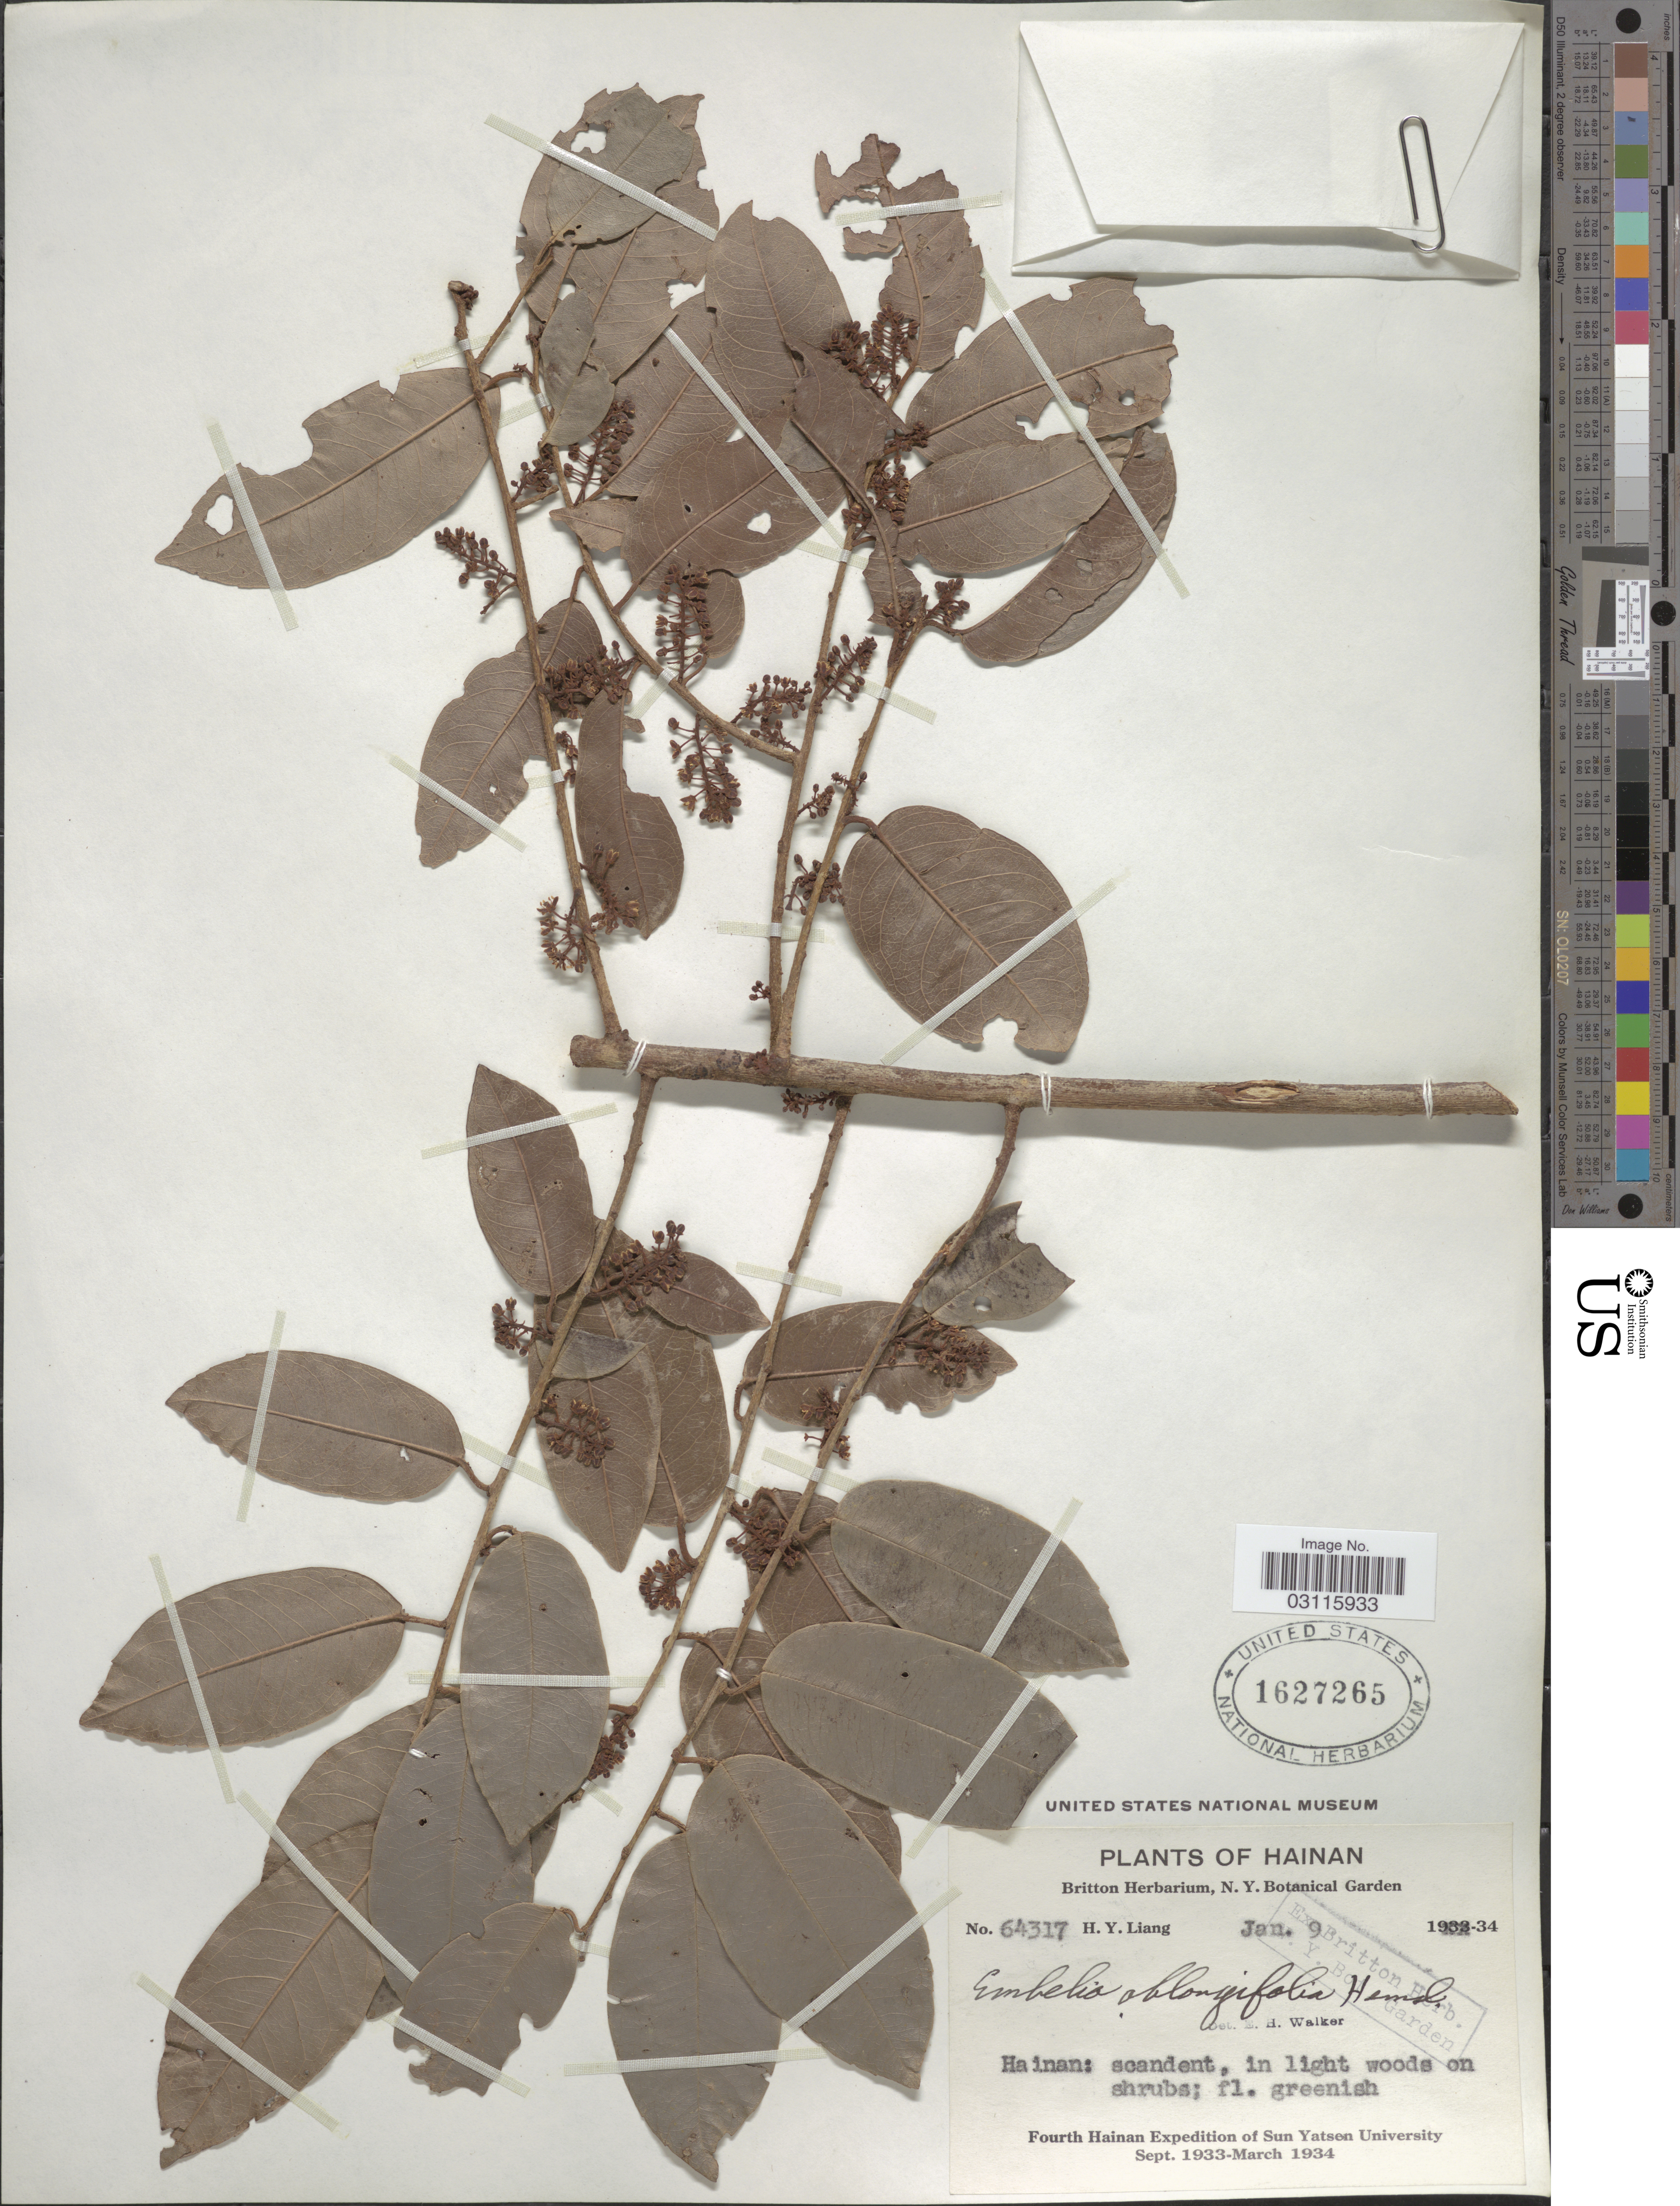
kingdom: Plantae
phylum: Tracheophyta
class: Magnoliopsida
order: Ericales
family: Primulaceae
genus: Embelia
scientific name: Embelia oblongifolia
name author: Hemsl.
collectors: H. Y. Liang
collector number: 64317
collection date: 1934-01-09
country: China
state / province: Hainan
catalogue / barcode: US 1627265